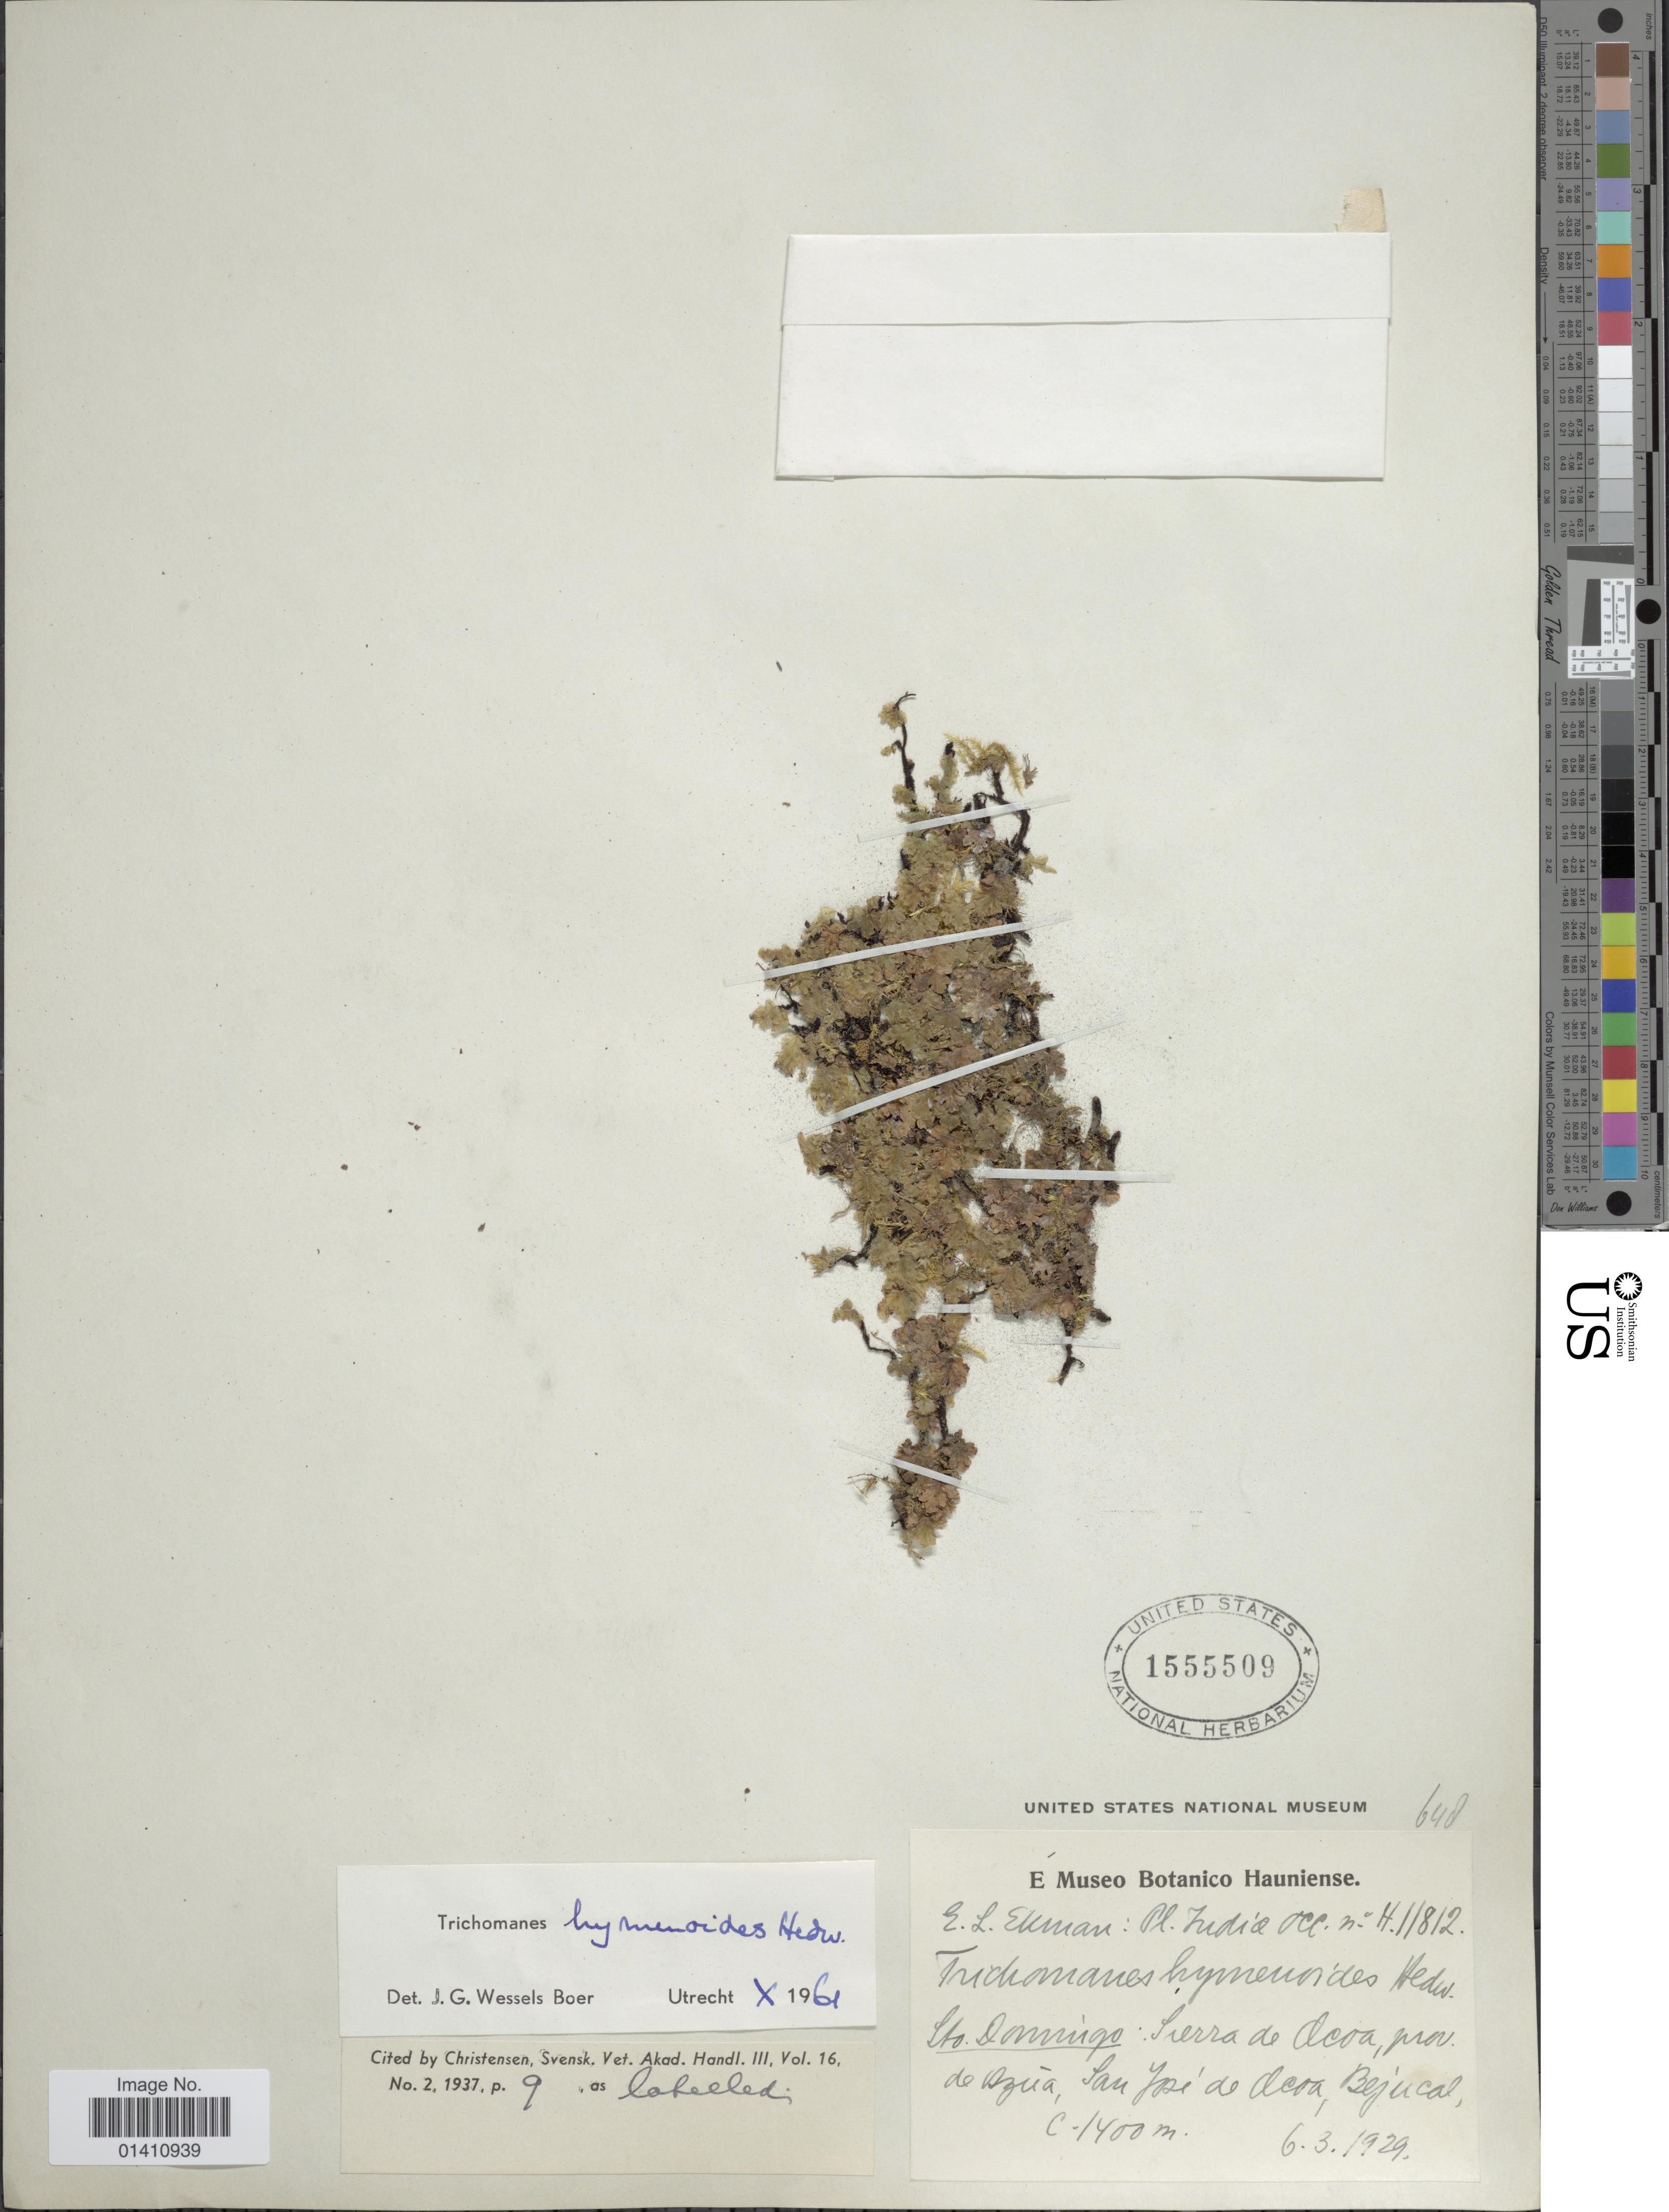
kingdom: Plantae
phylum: Tracheophyta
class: Polypodiopsida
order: Hymenophyllales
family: Hymenophyllaceae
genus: Didymoglossum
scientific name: Didymoglossum hymenoides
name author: (Hedw.) Copel.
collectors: E. L. Ekman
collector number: H11812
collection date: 1929-03-06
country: Ecuador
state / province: Tsáchilas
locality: Sto. Domingo: Sierra de Acoa, prov. de Azua, San Jose de Acoa, Bejucal.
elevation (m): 1400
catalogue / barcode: US 1555509